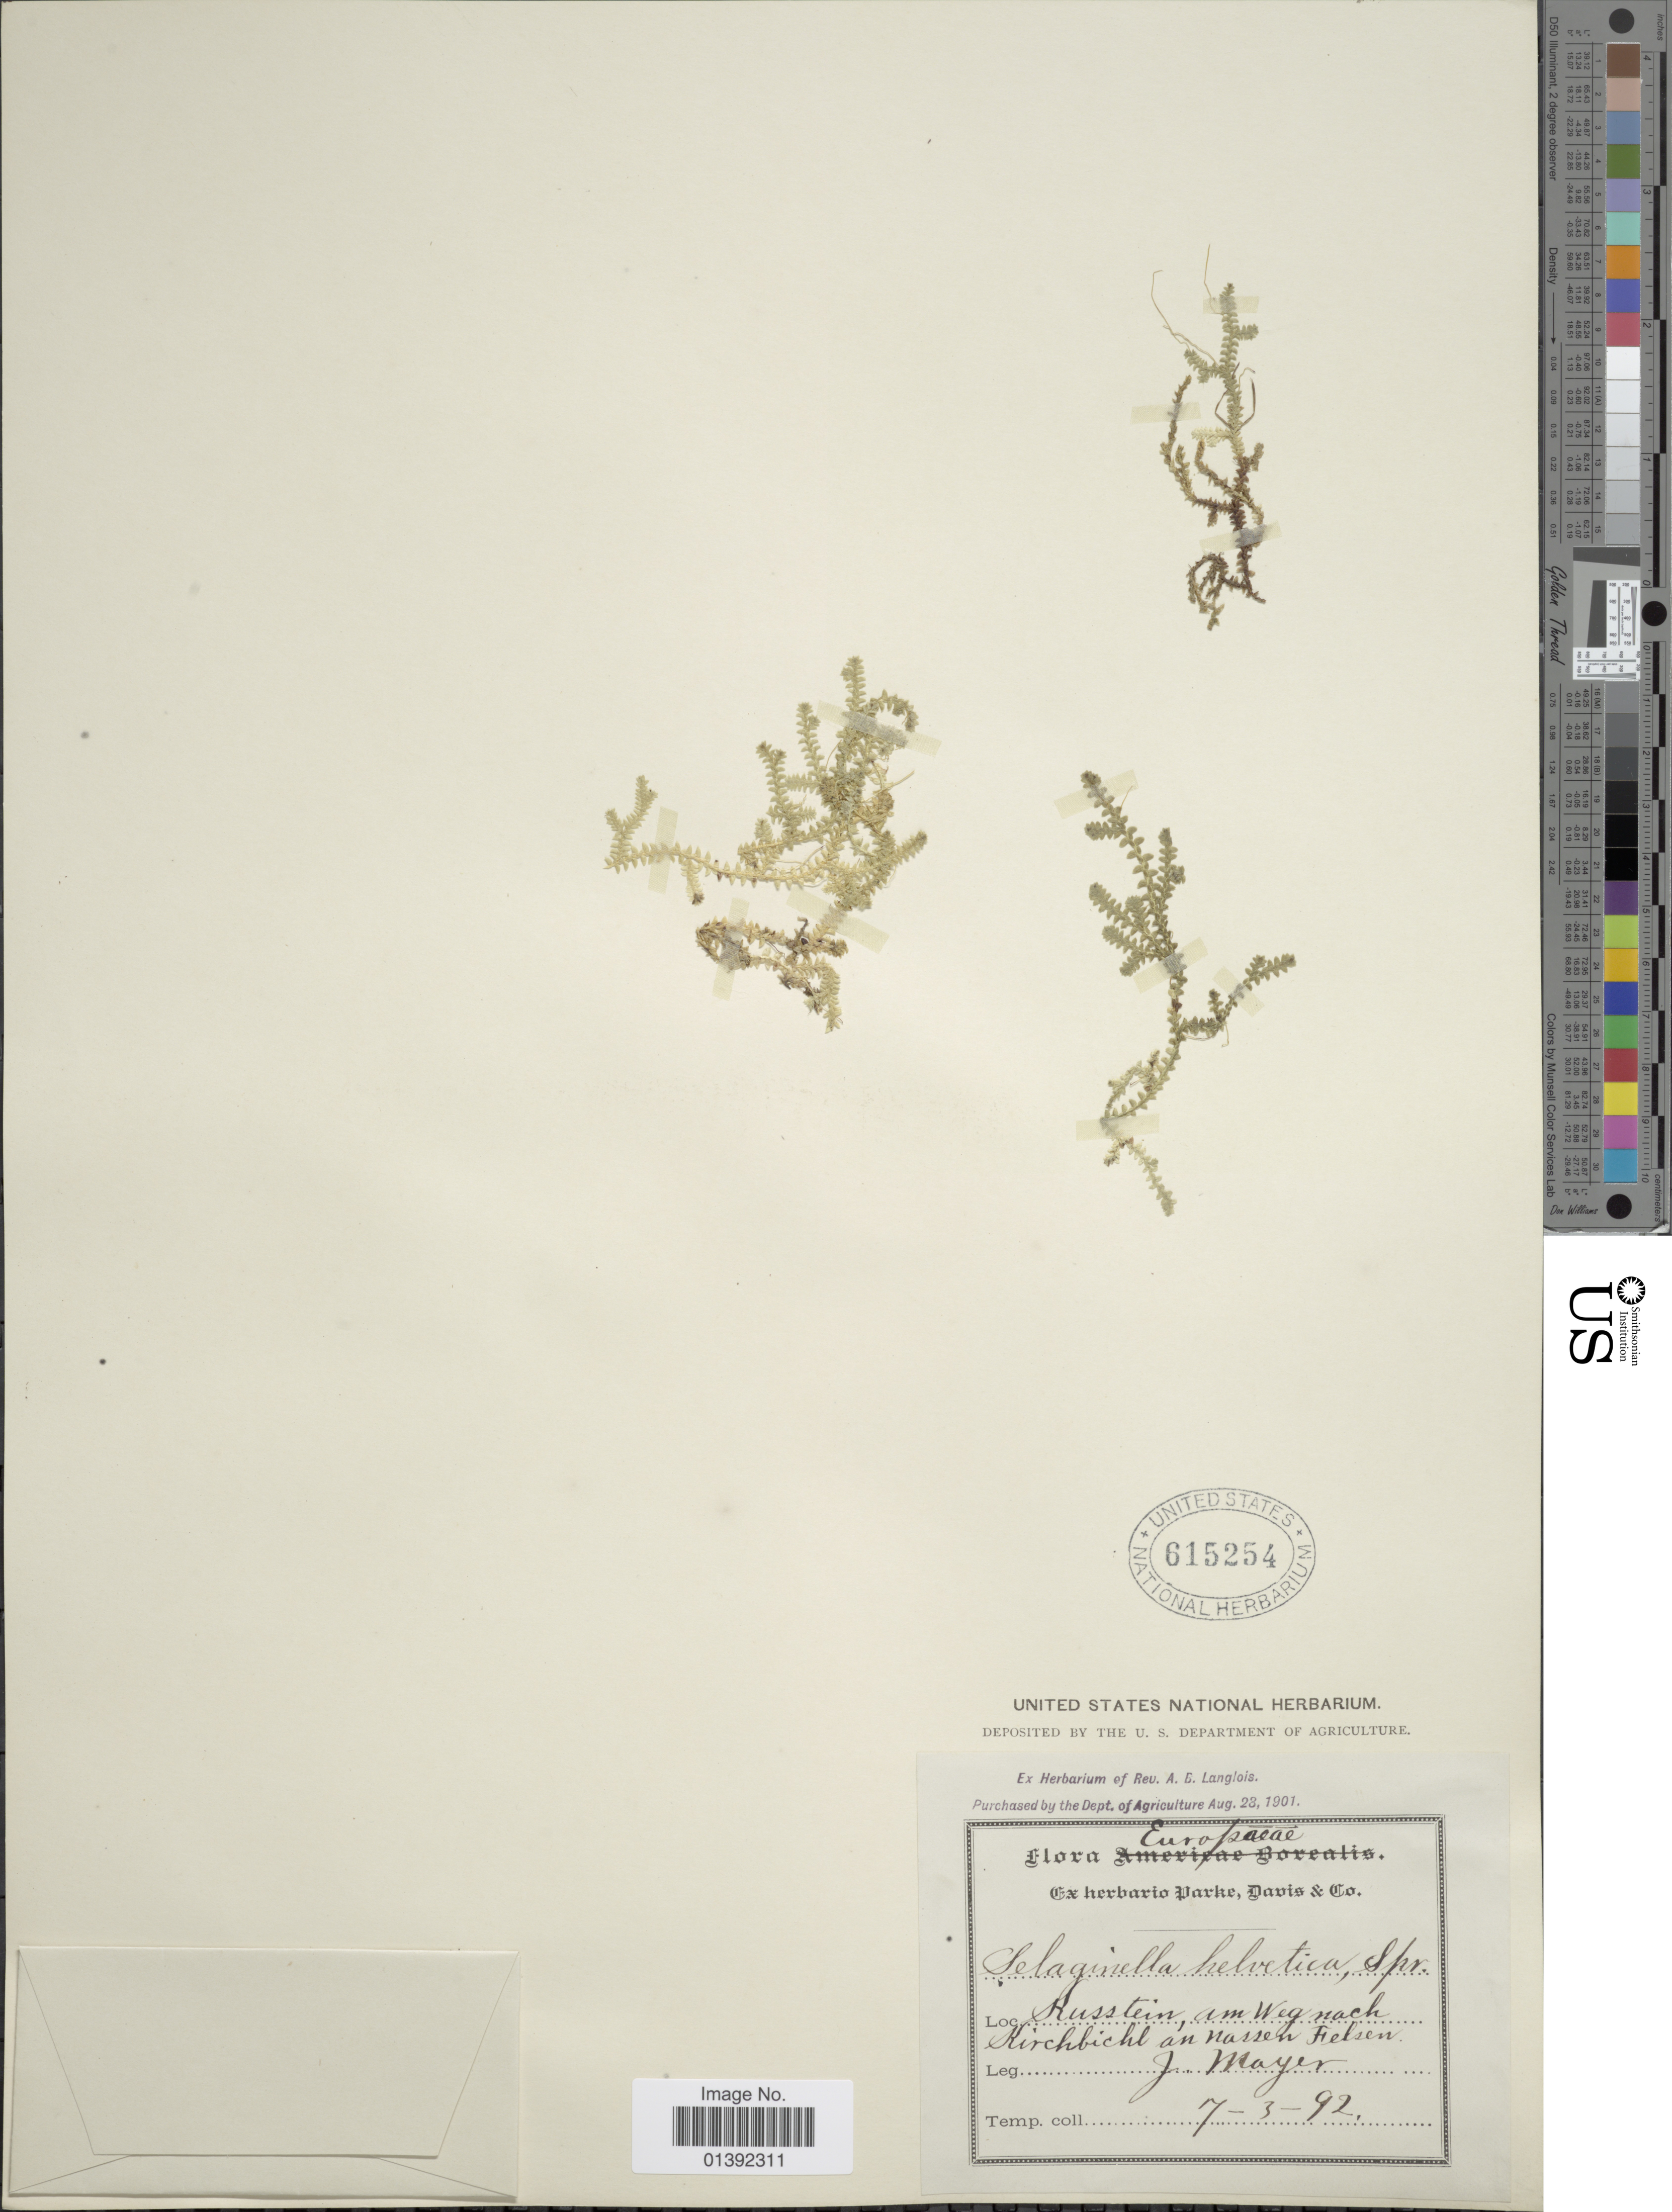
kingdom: Plantae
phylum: Tracheophyta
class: Lycopodiopsida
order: Selaginellales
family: Selaginellaceae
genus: Selaginella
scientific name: Selaginella helvetica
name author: (L.) Spring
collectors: J. Mayer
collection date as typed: Transcribed d/m/y: 7/3/92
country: Austria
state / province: Tirol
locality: Kusstein [Kufstein], am weg nach Kirchbichl an massen felsen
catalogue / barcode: US 615254